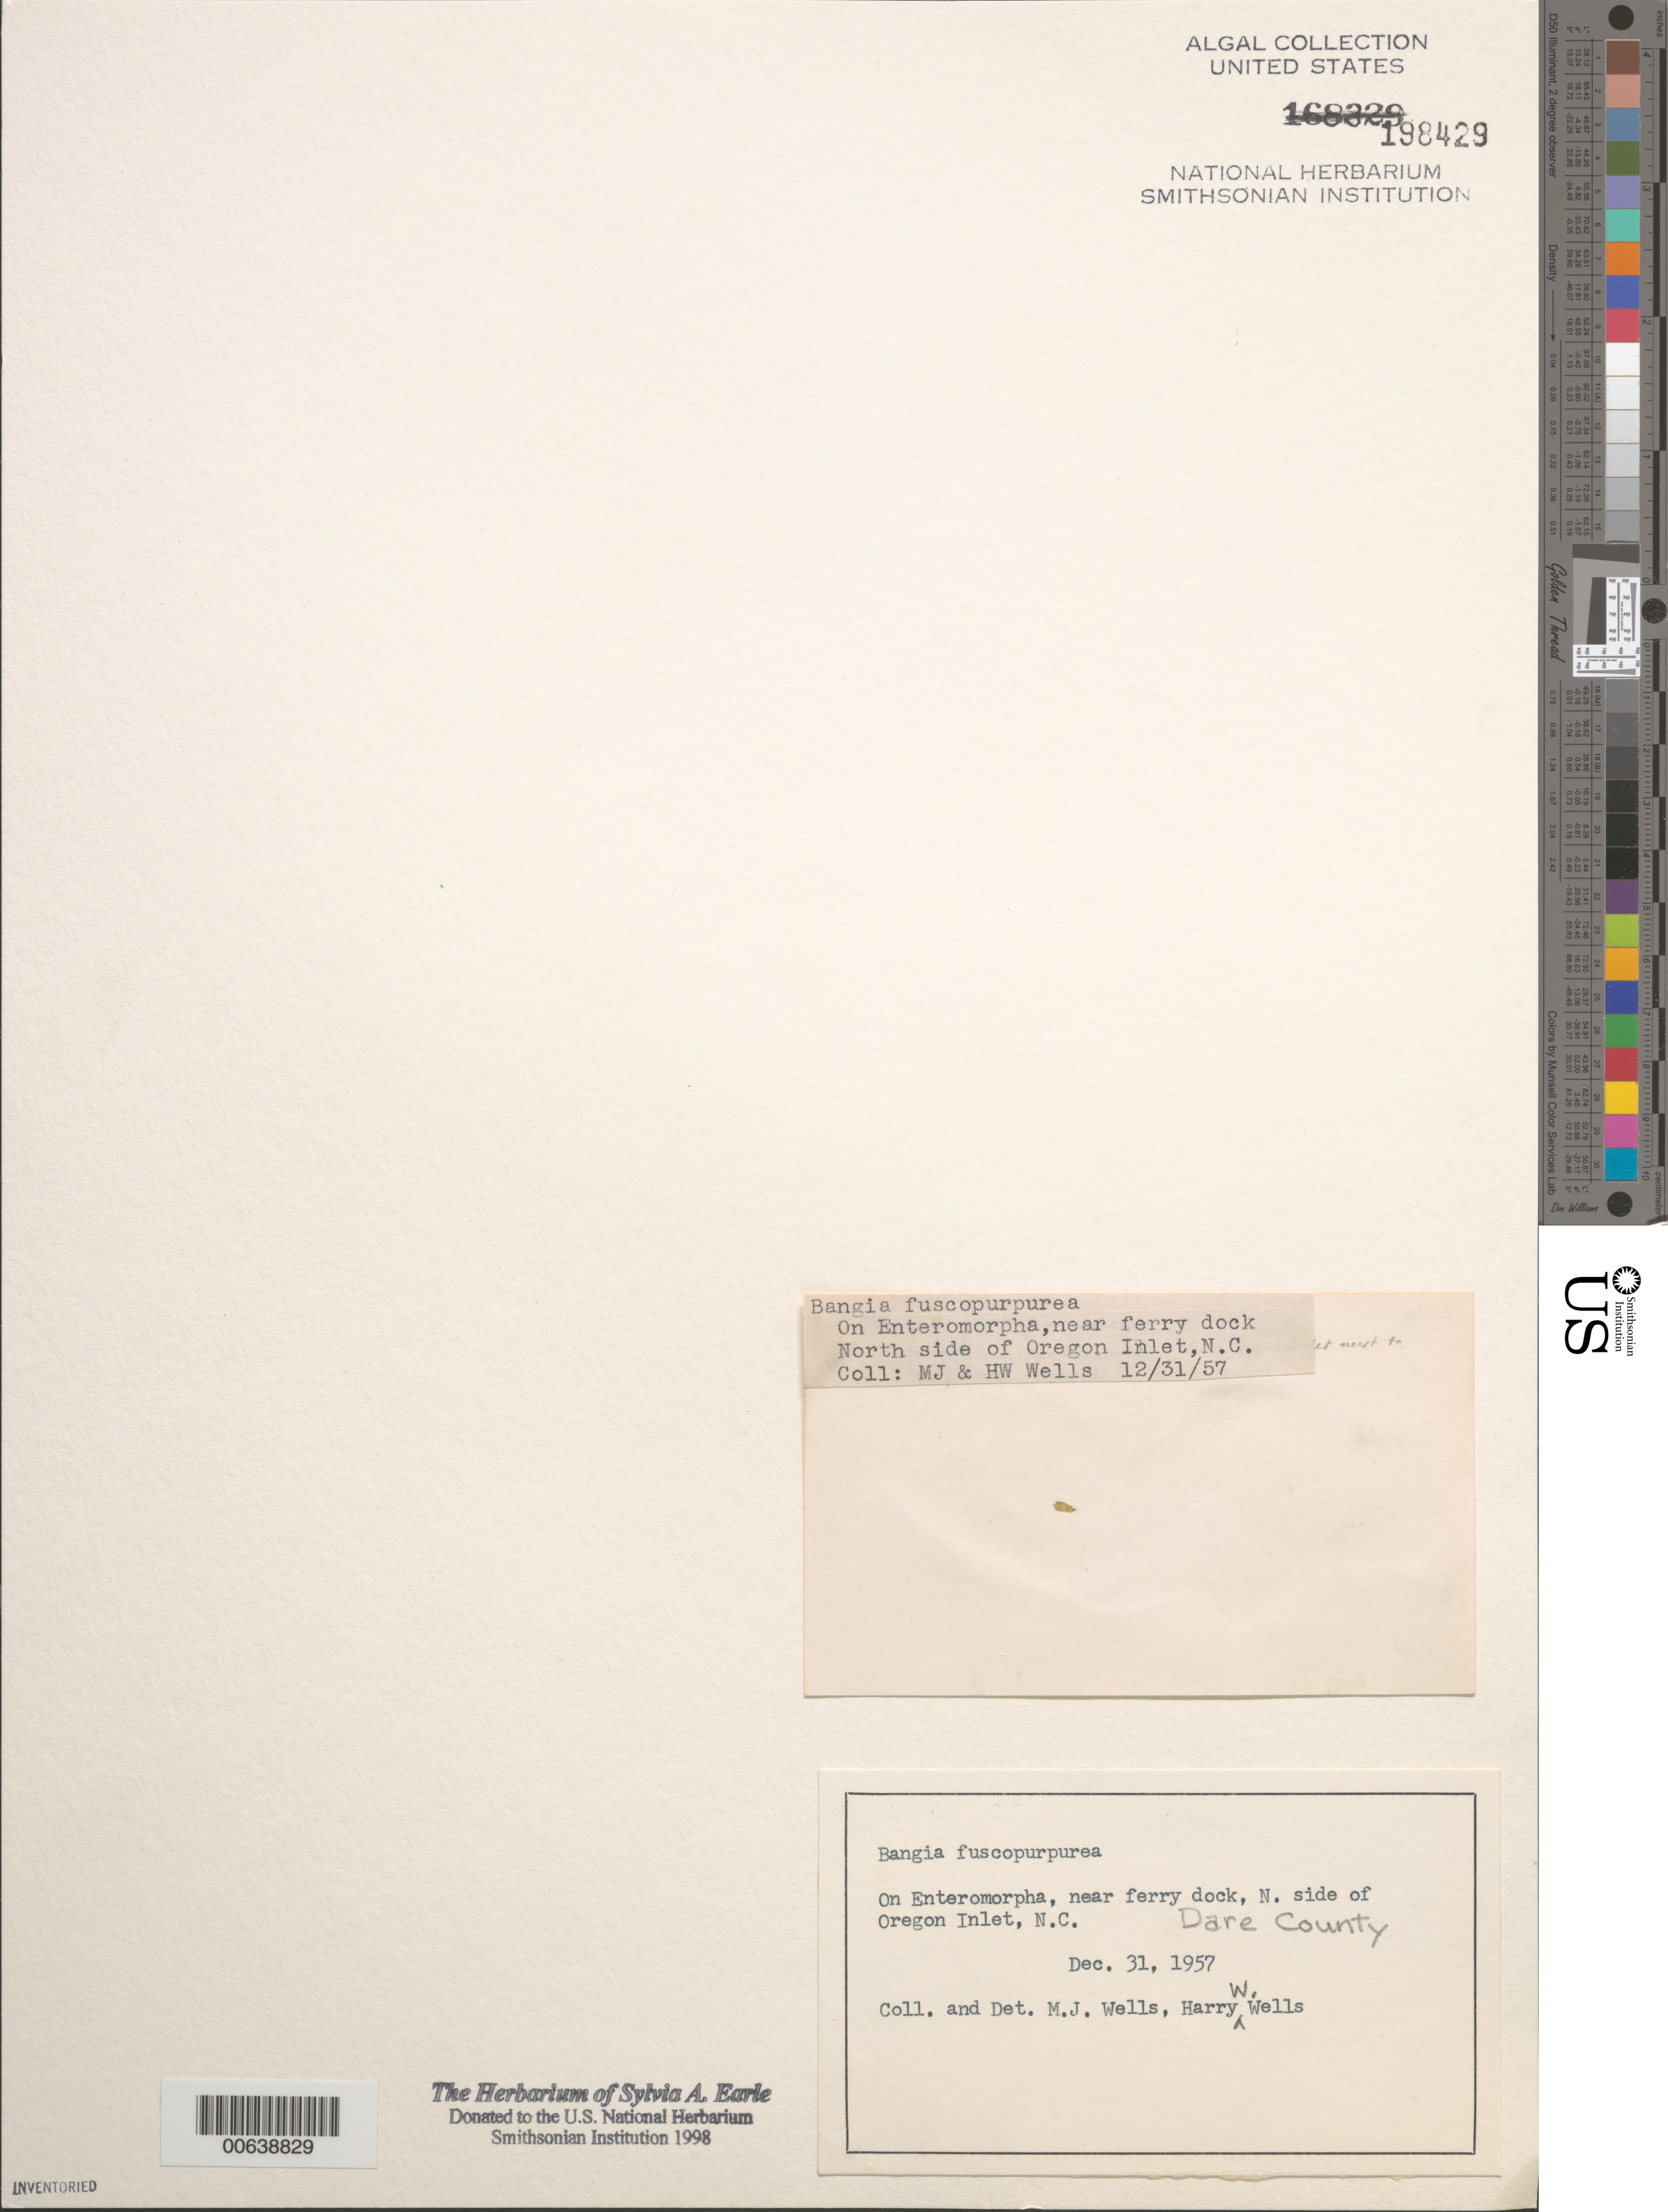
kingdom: Plantae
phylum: Rhodophyta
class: Bangiophyceae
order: Bangiales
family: Bangiaceae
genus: Bangia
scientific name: Bangia fuscopurpurea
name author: (Dillwyn) Lyngb.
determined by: Wells, M. J.; Wells, H. W.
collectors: M. Wells & H. Wells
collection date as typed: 31 Dec 1957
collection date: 1957-12-31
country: United States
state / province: North Carolina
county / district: Dare County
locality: Oregon Inlet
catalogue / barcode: US 198429